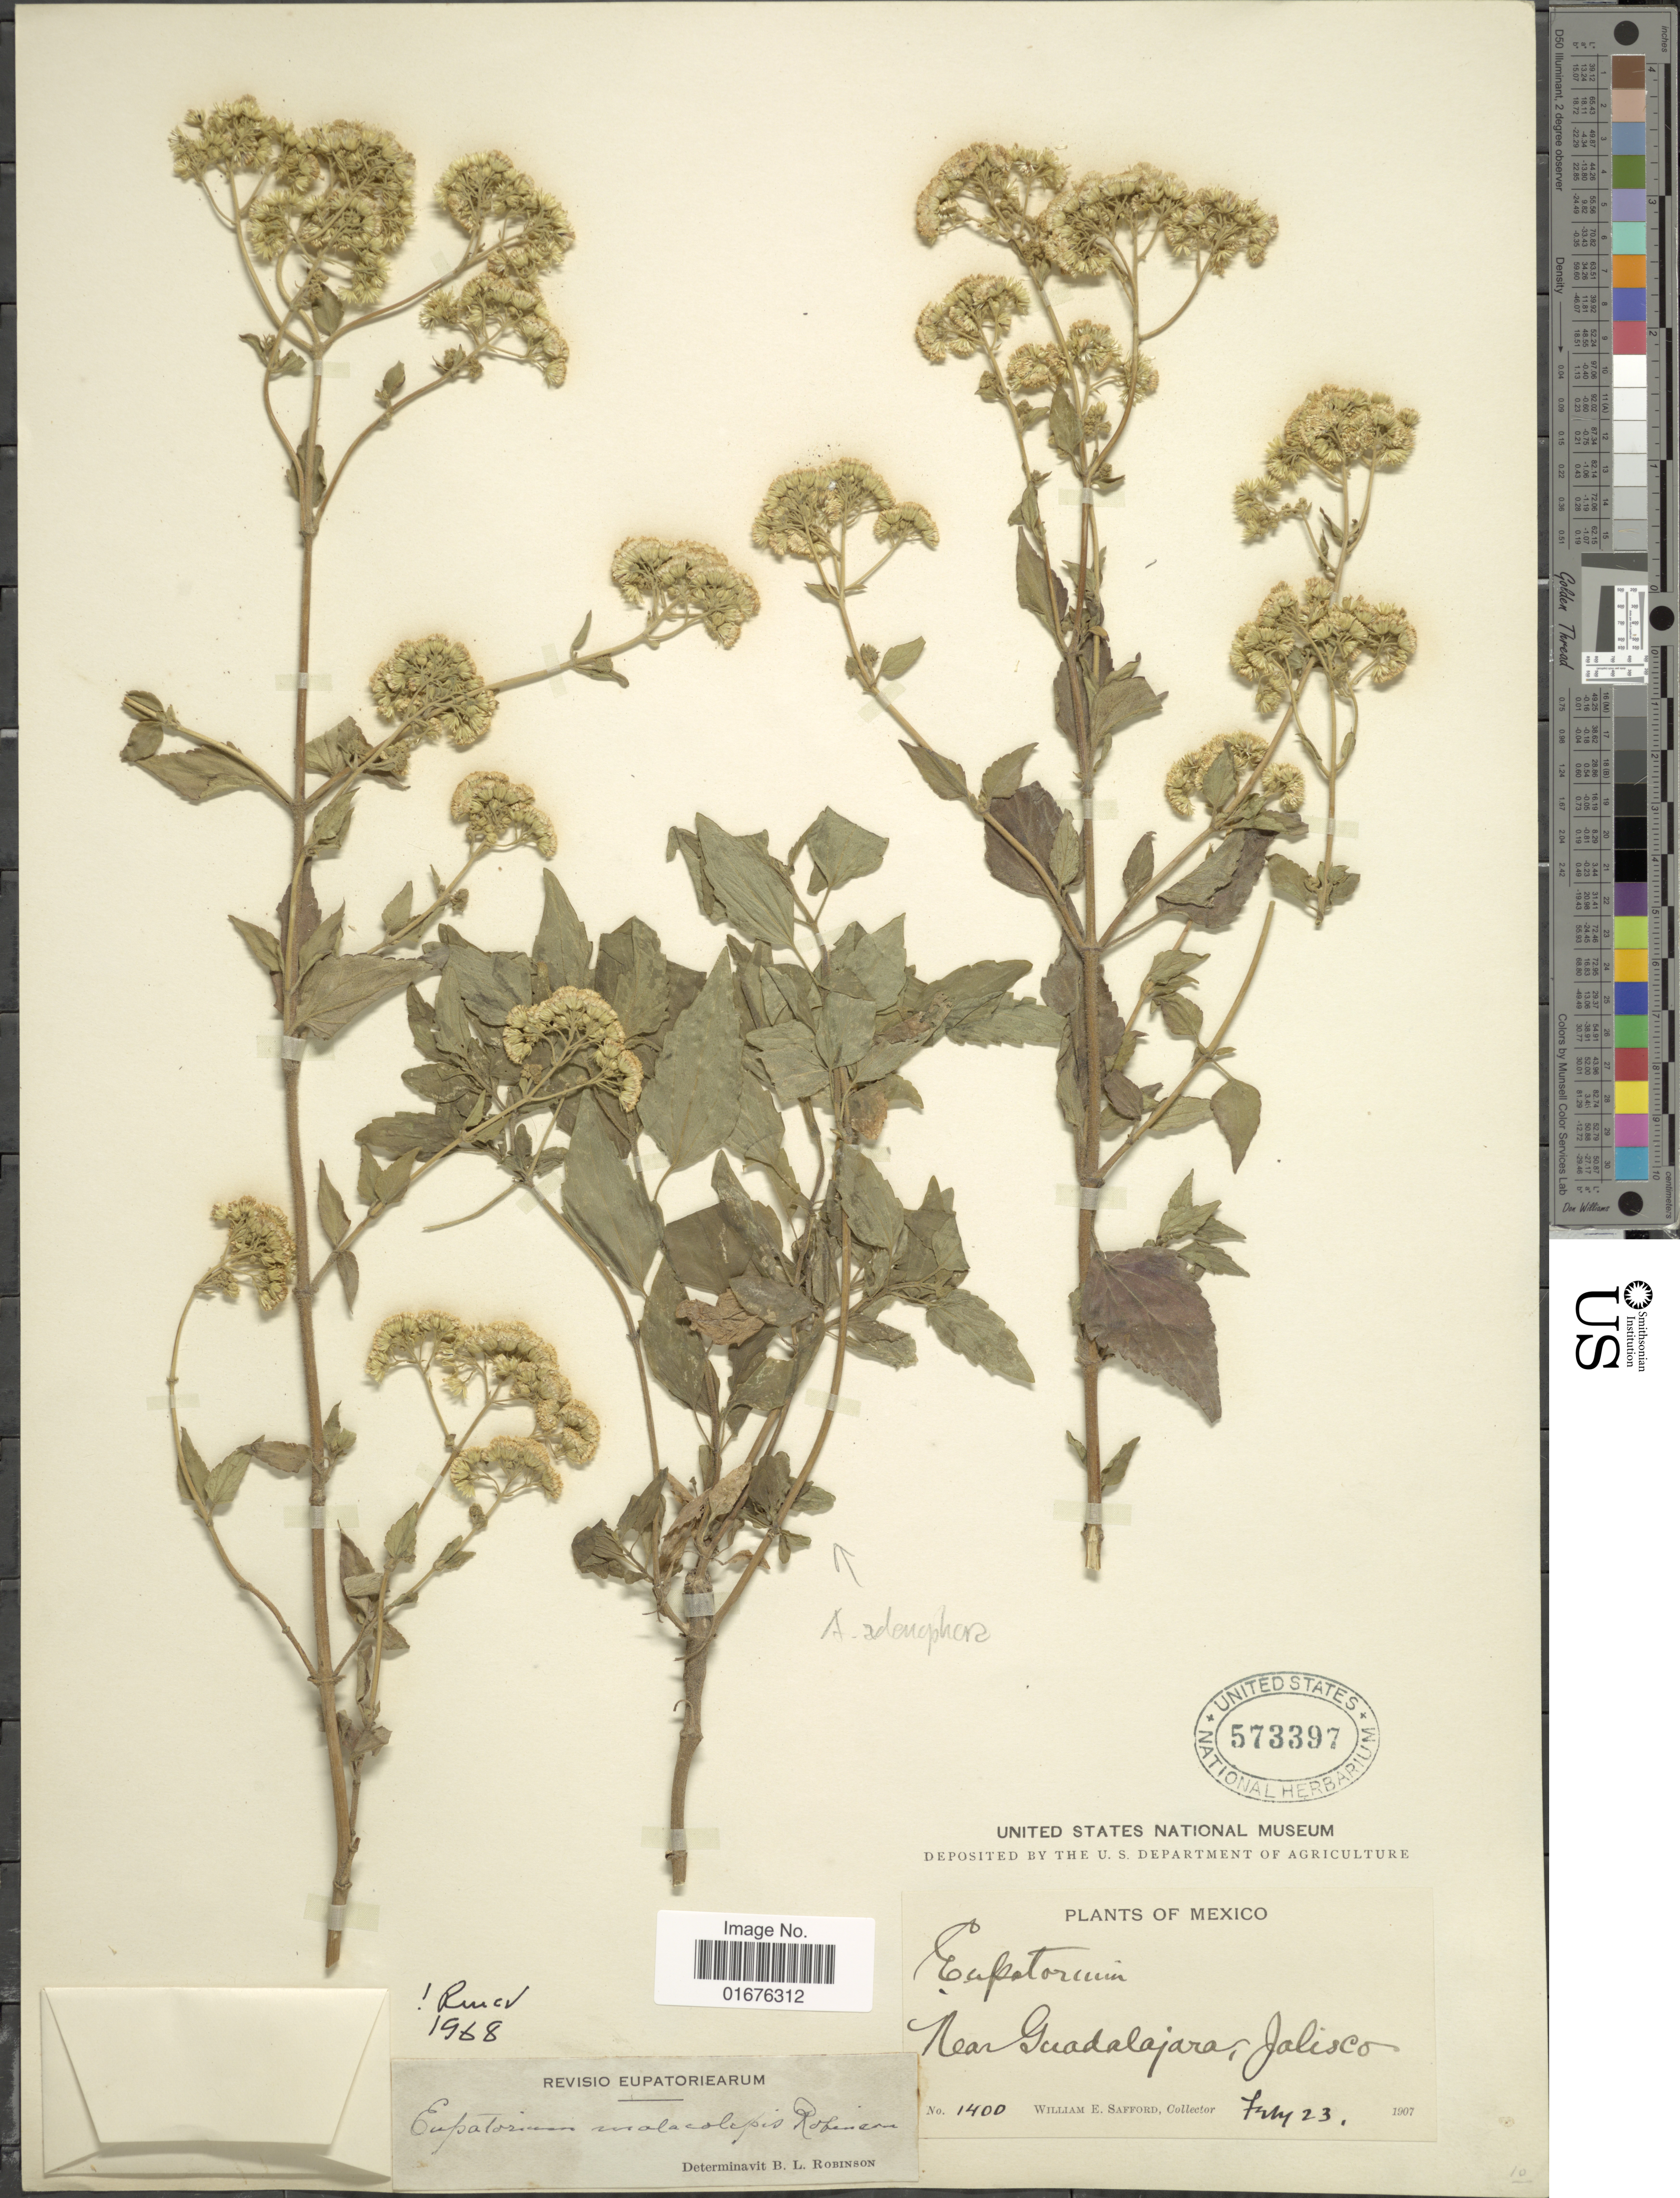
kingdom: Plantae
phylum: Tracheophyta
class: Magnoliopsida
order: Asterales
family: Asteraceae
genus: Ageratina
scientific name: Ageratina malacolepis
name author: (B.L. Rob.) R.M. King & H. Rob.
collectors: J. Castillo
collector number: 2202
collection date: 1994-03-14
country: Guatemala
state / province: Sacatepéquez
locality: Between Santa Lucia Milpas Altas and Antigua on a slope of reeds, secondary vegetation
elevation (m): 1600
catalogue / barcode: US 3362565